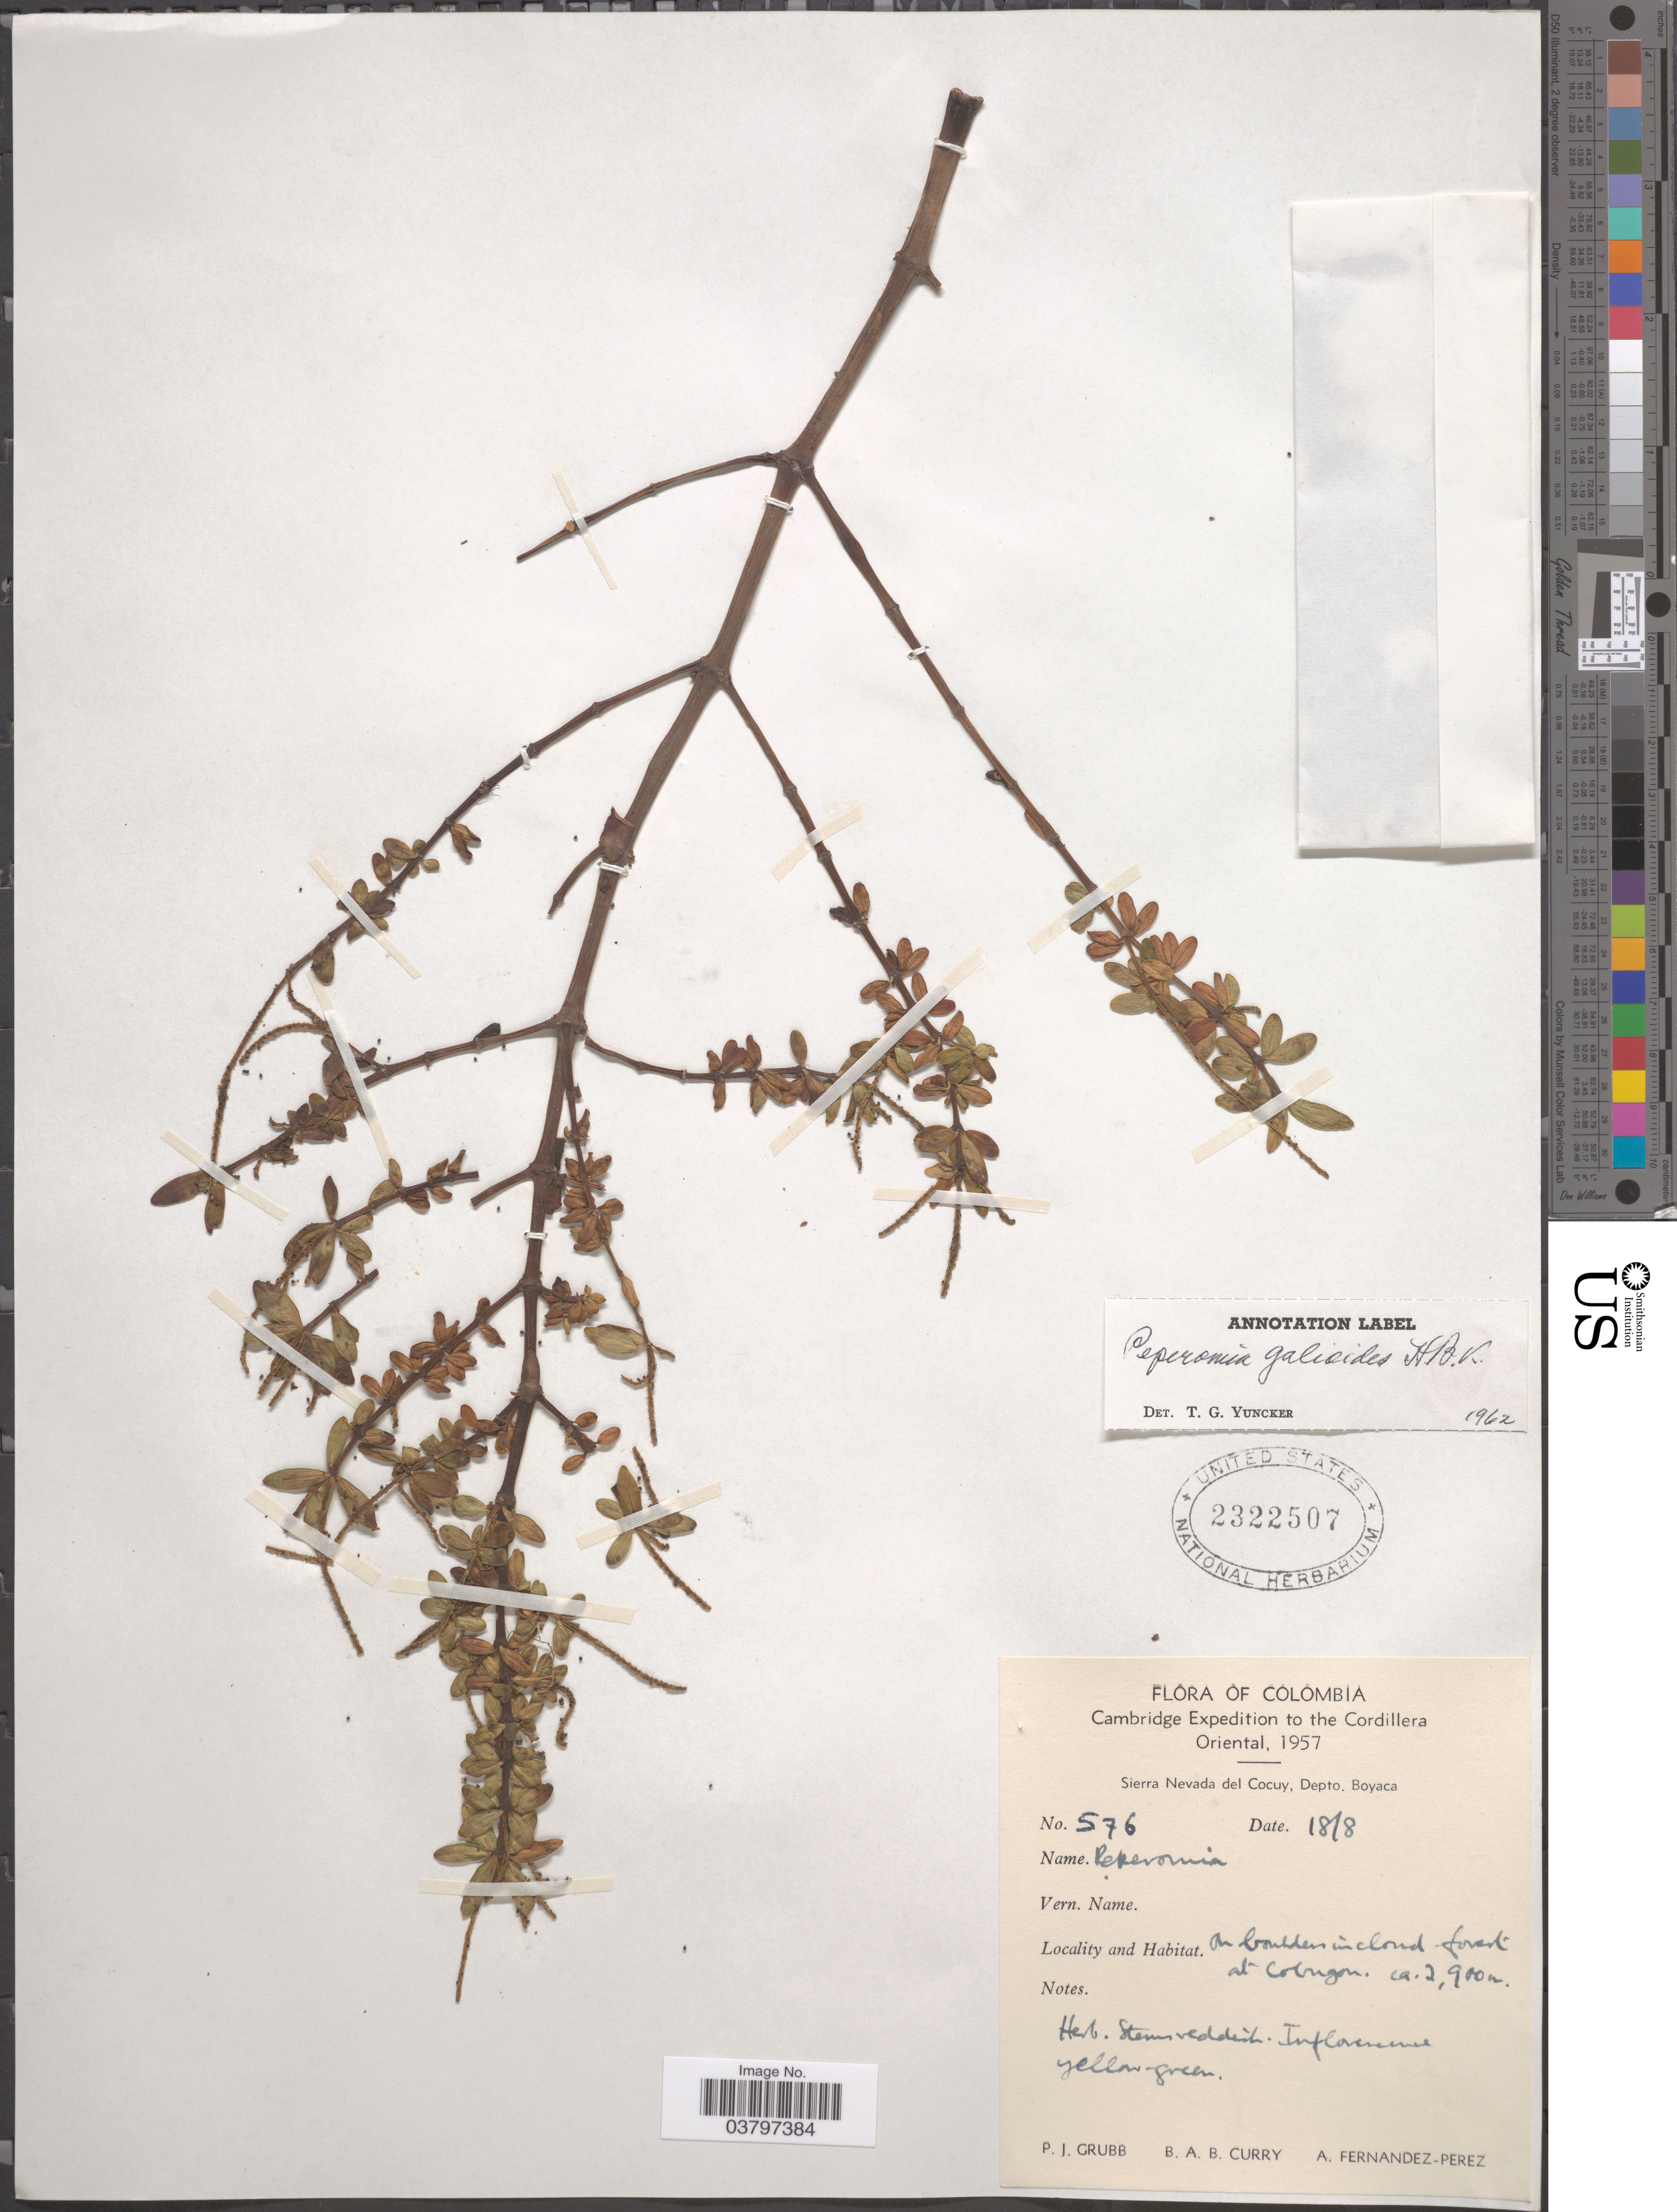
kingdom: Plantae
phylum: Tracheophyta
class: Magnoliopsida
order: Piperales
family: Piperaceae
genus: Peperomia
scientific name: Peperomia galioides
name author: Kunth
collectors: P. J. Grubb, B. A. B. Curry & A. Fernández-Pérez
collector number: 576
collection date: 1957-08-18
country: Colombia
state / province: Boyacá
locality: The Cordillera Oriental. Sierra Nevada del Cocuy, Depto. Boyaca. Forest at Cobugon.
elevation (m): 2900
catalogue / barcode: US 2322507